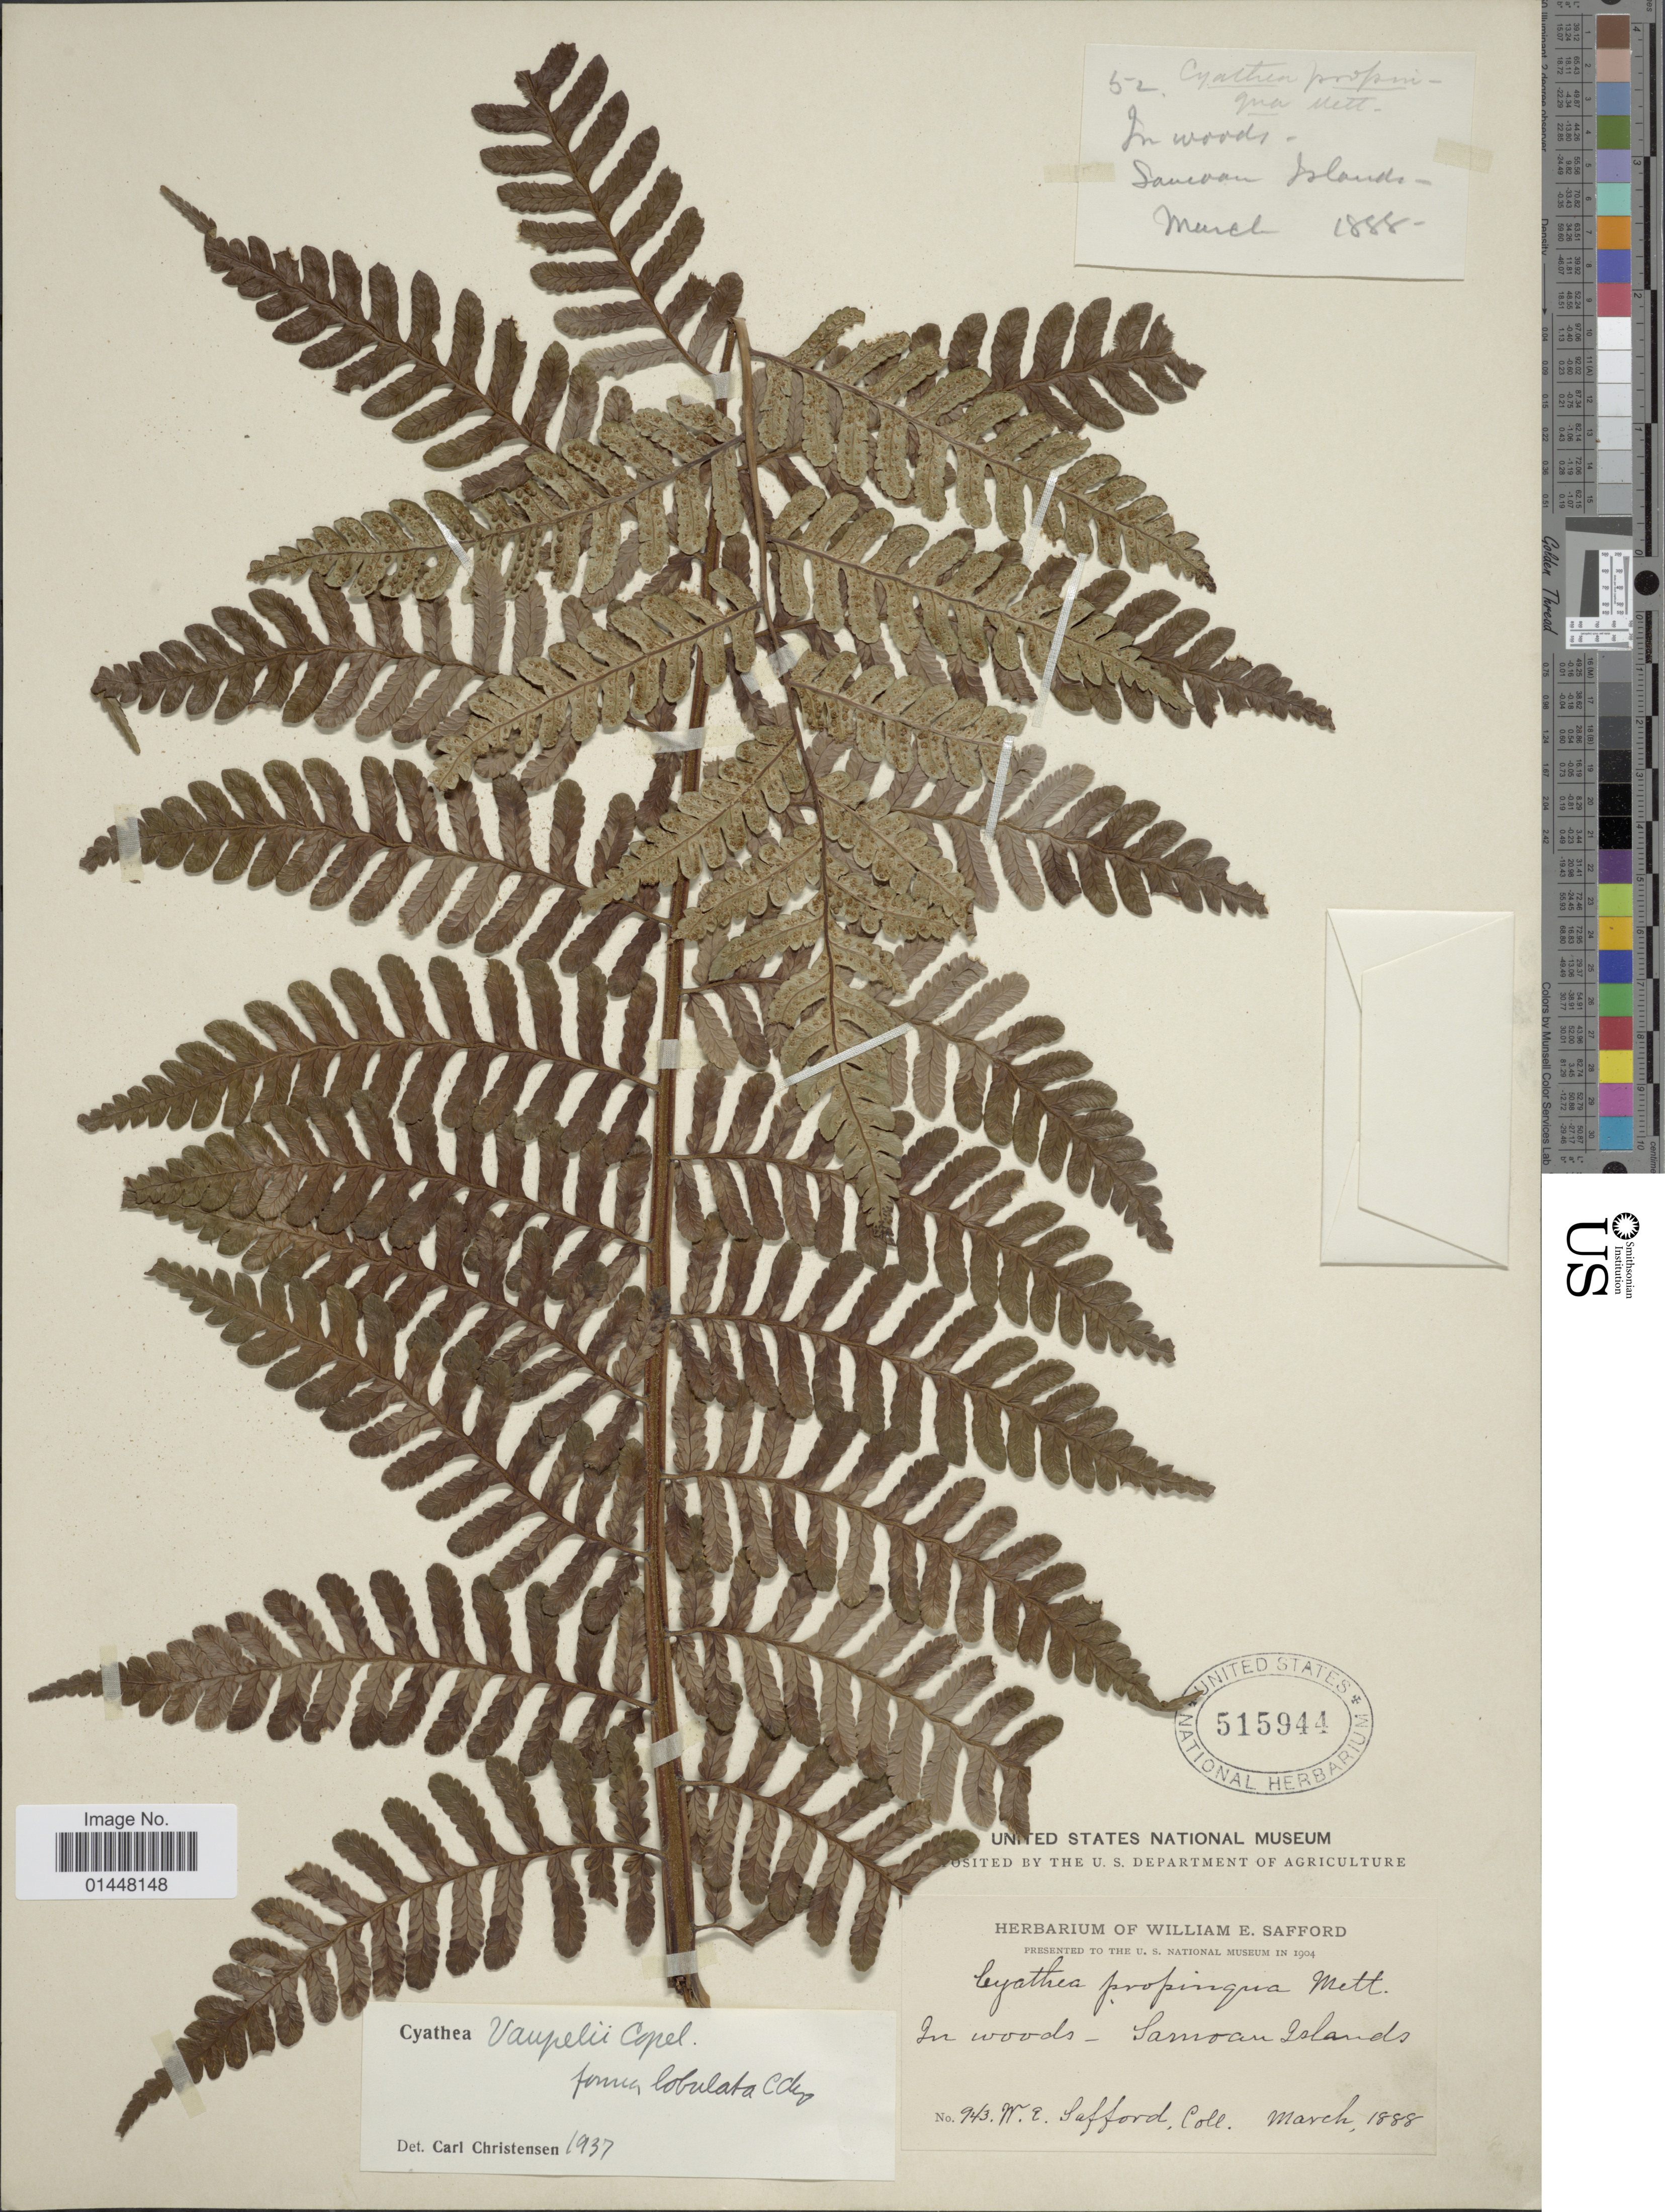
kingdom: Plantae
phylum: Tracheophyta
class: Polypodiopsida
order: Cyatheales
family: Cyatheaceae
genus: Sphaeropteris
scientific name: Sphaeropteris vaupellii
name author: (Copel.)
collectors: W. E. Safford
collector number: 943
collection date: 1888-03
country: Samoa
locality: In woods- Samoan islands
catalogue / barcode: US 515944